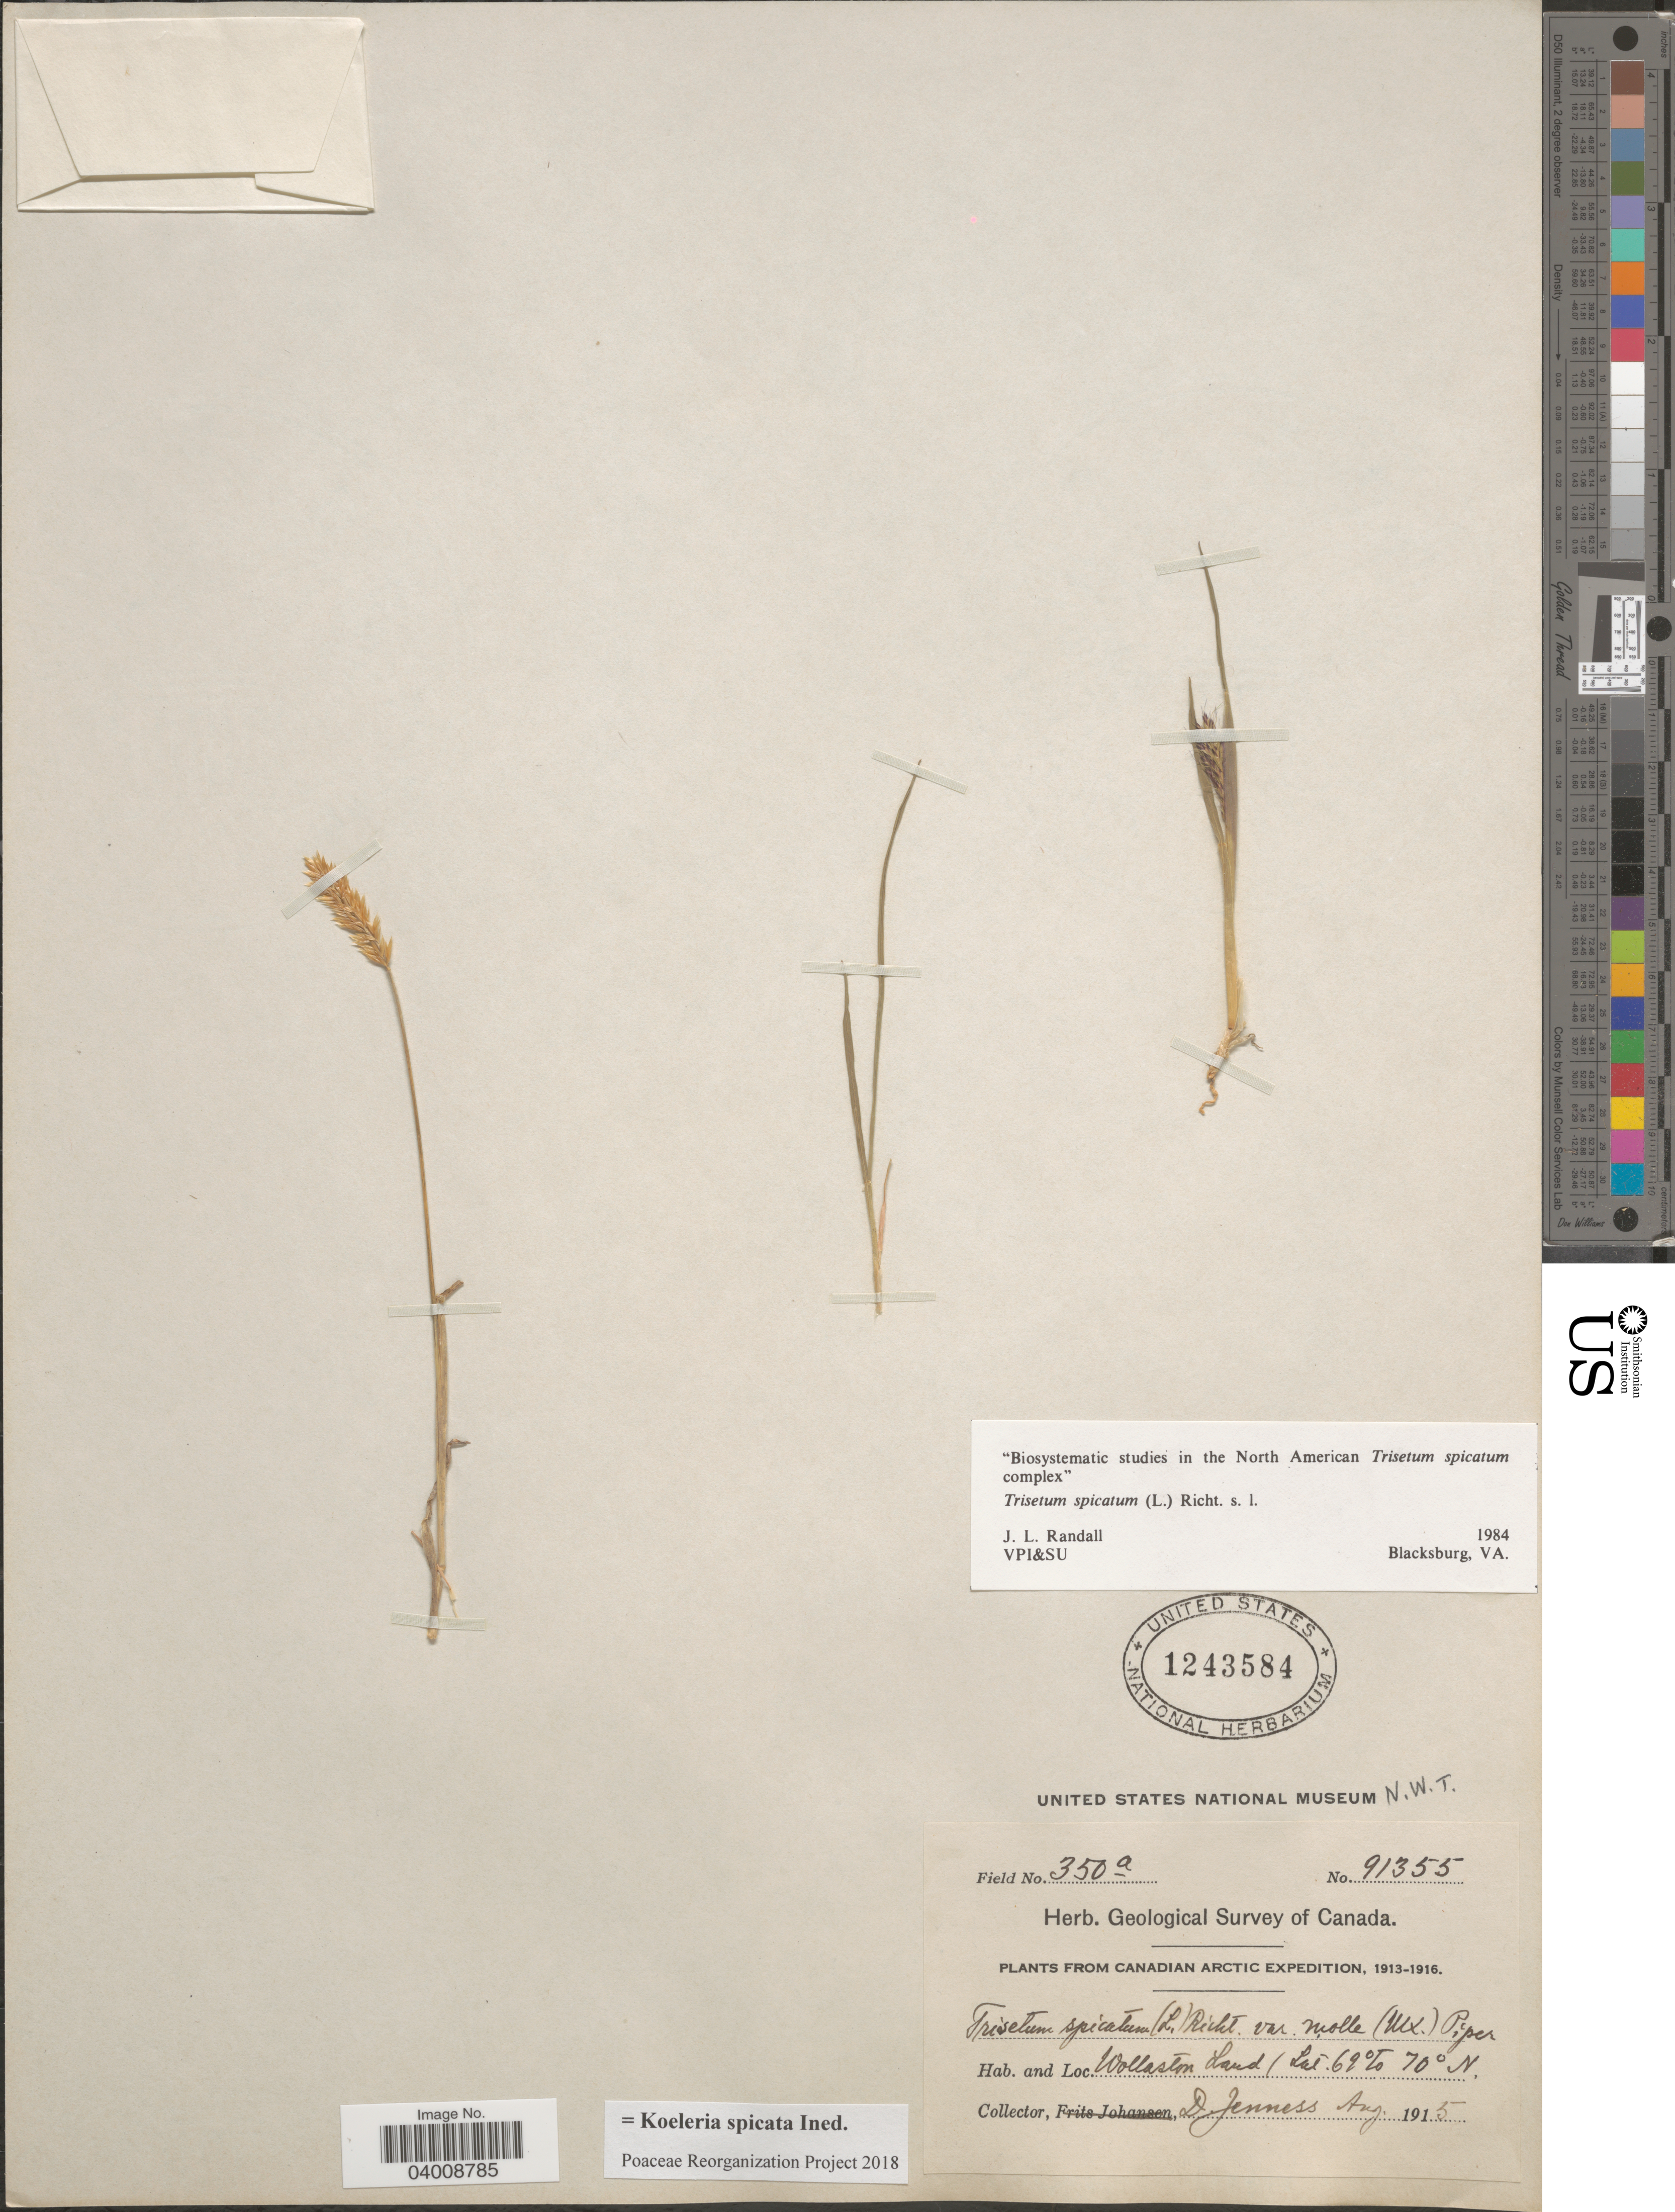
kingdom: Plantae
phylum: Tracheophyta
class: Liliopsida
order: Poales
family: Poaceae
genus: Koeleria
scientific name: Koeleria spicata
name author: (L.) Barberá et al.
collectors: D. Jenness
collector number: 91355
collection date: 1915-08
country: Canada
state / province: Northwest Territories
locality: Wollaston Land.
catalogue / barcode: US 1243584